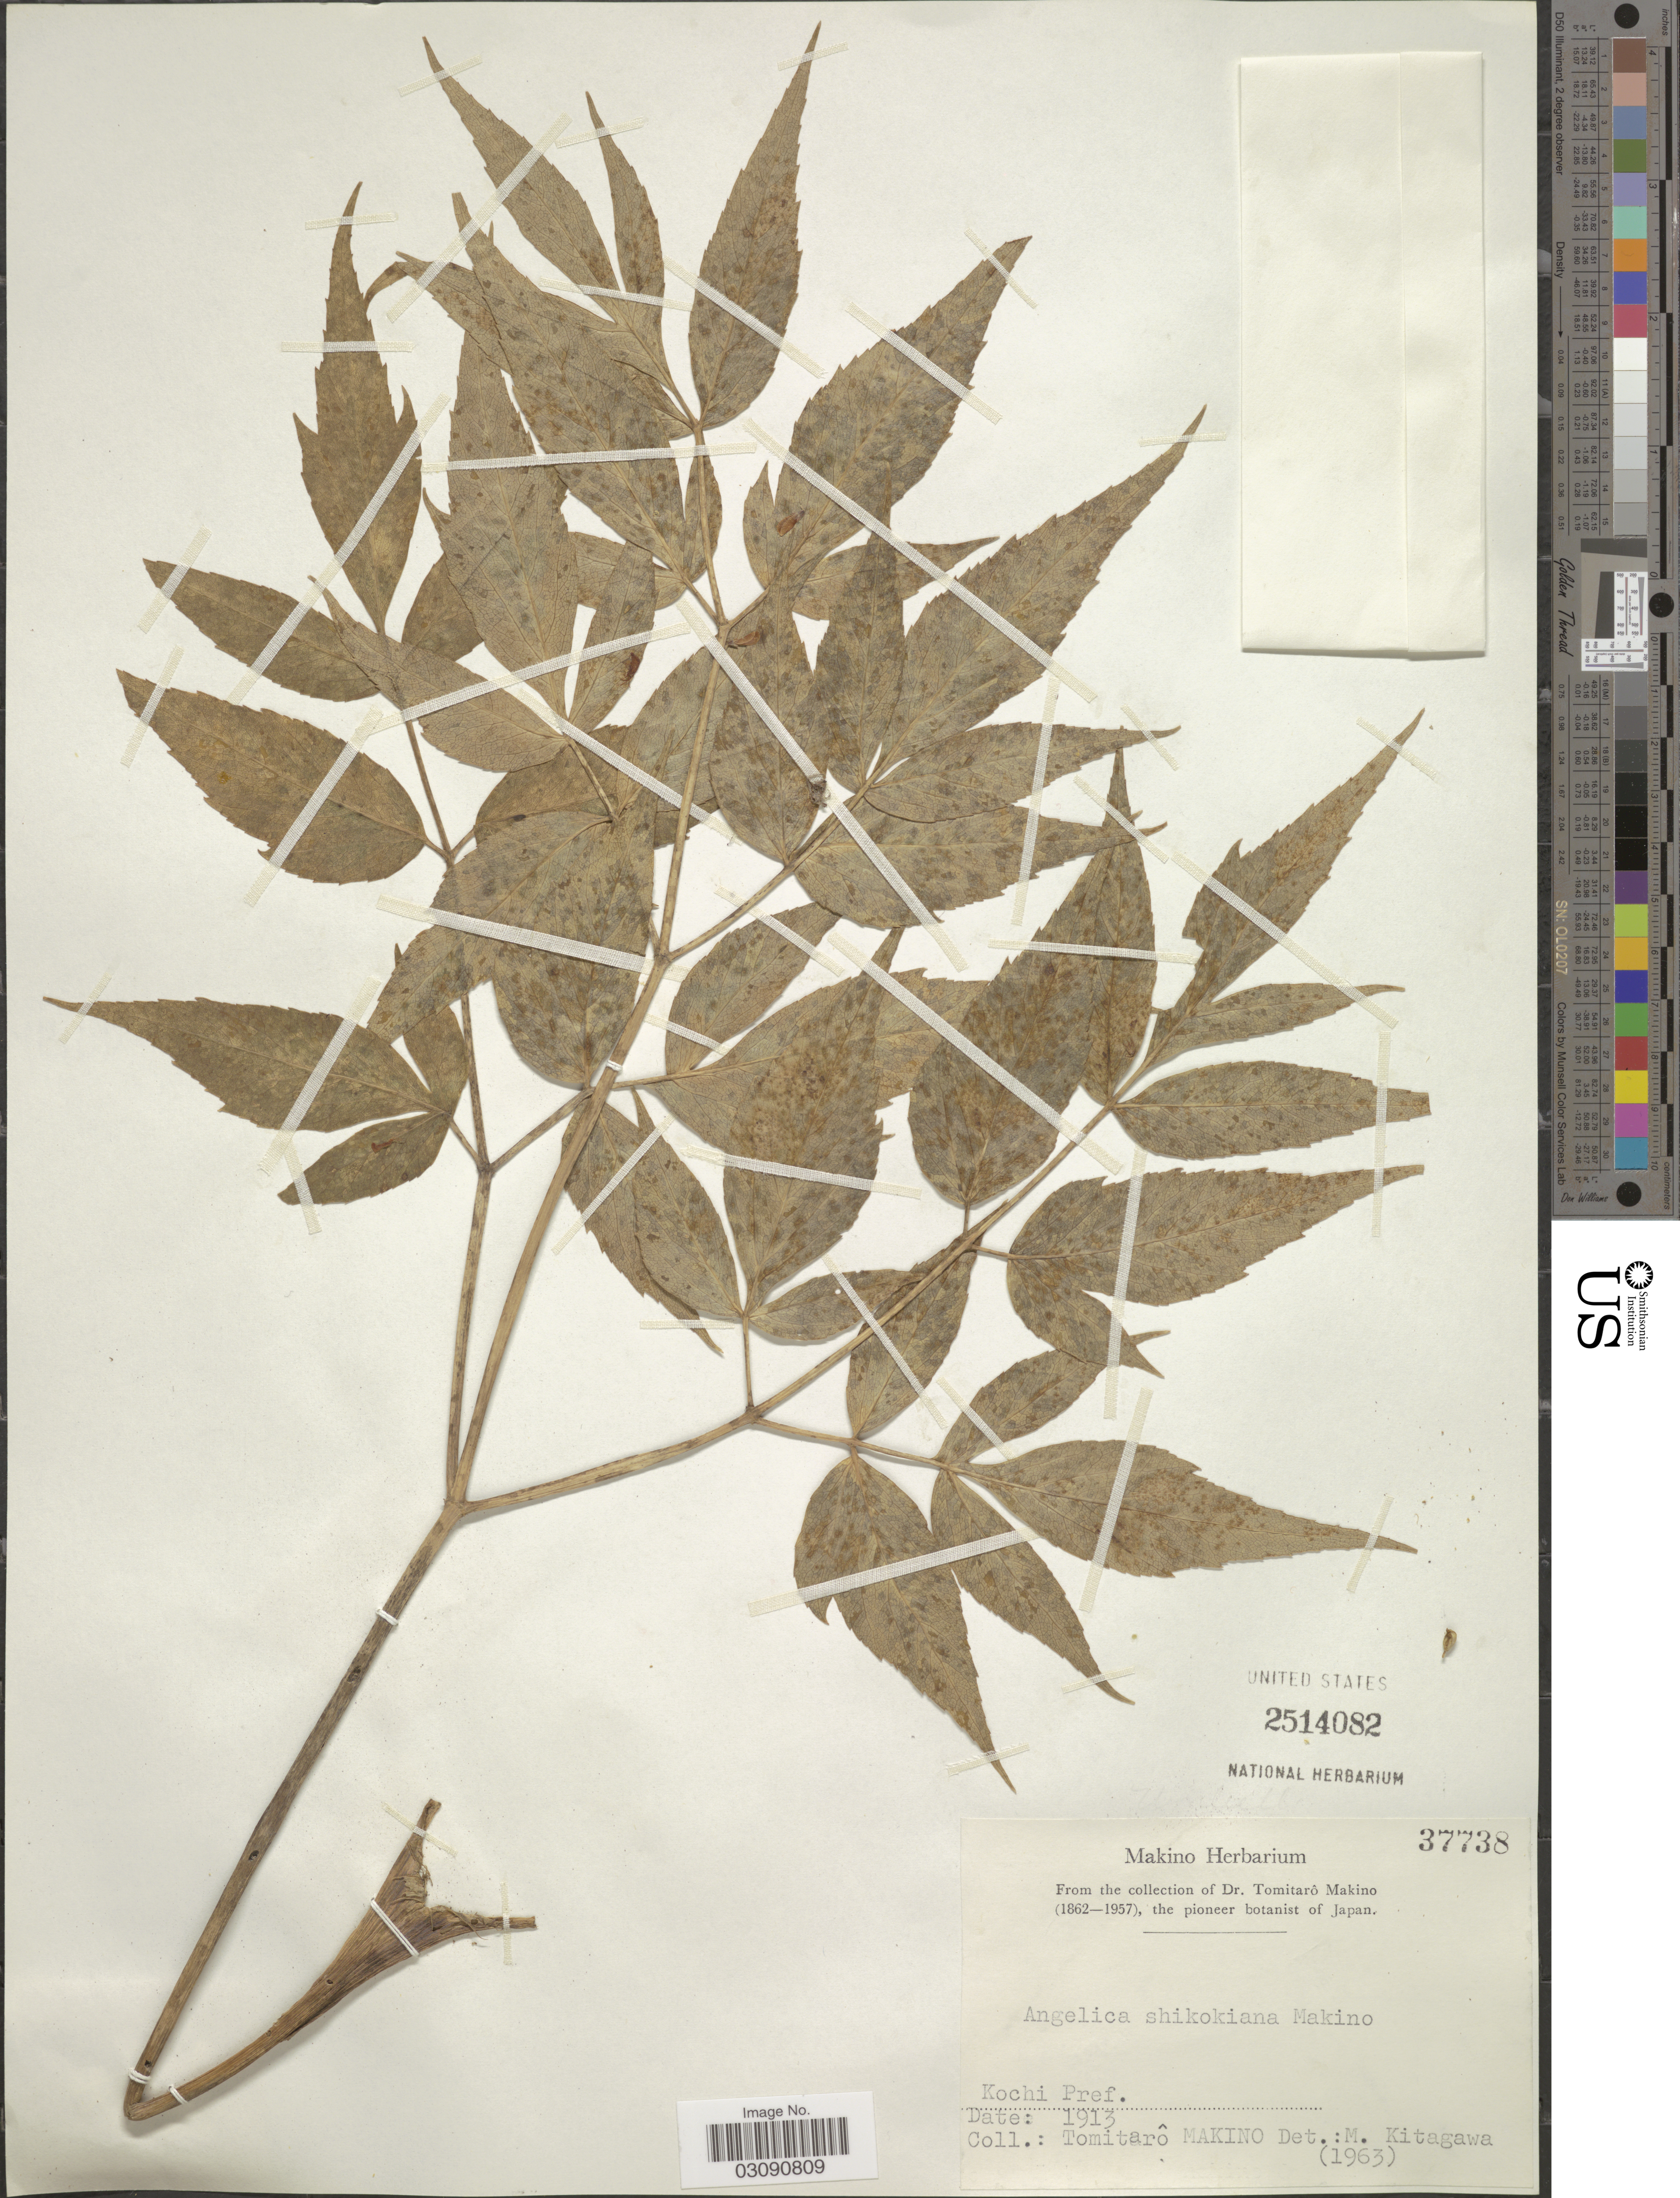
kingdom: Plantae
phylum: Tracheophyta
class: Magnoliopsida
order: Apiales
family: Apiaceae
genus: Angelica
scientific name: Angelica shikokiana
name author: Makino ex Y. Yabe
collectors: T. Makino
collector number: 37738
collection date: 1913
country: Japan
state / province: Koti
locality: Kochi Pref.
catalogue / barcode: US 2514082